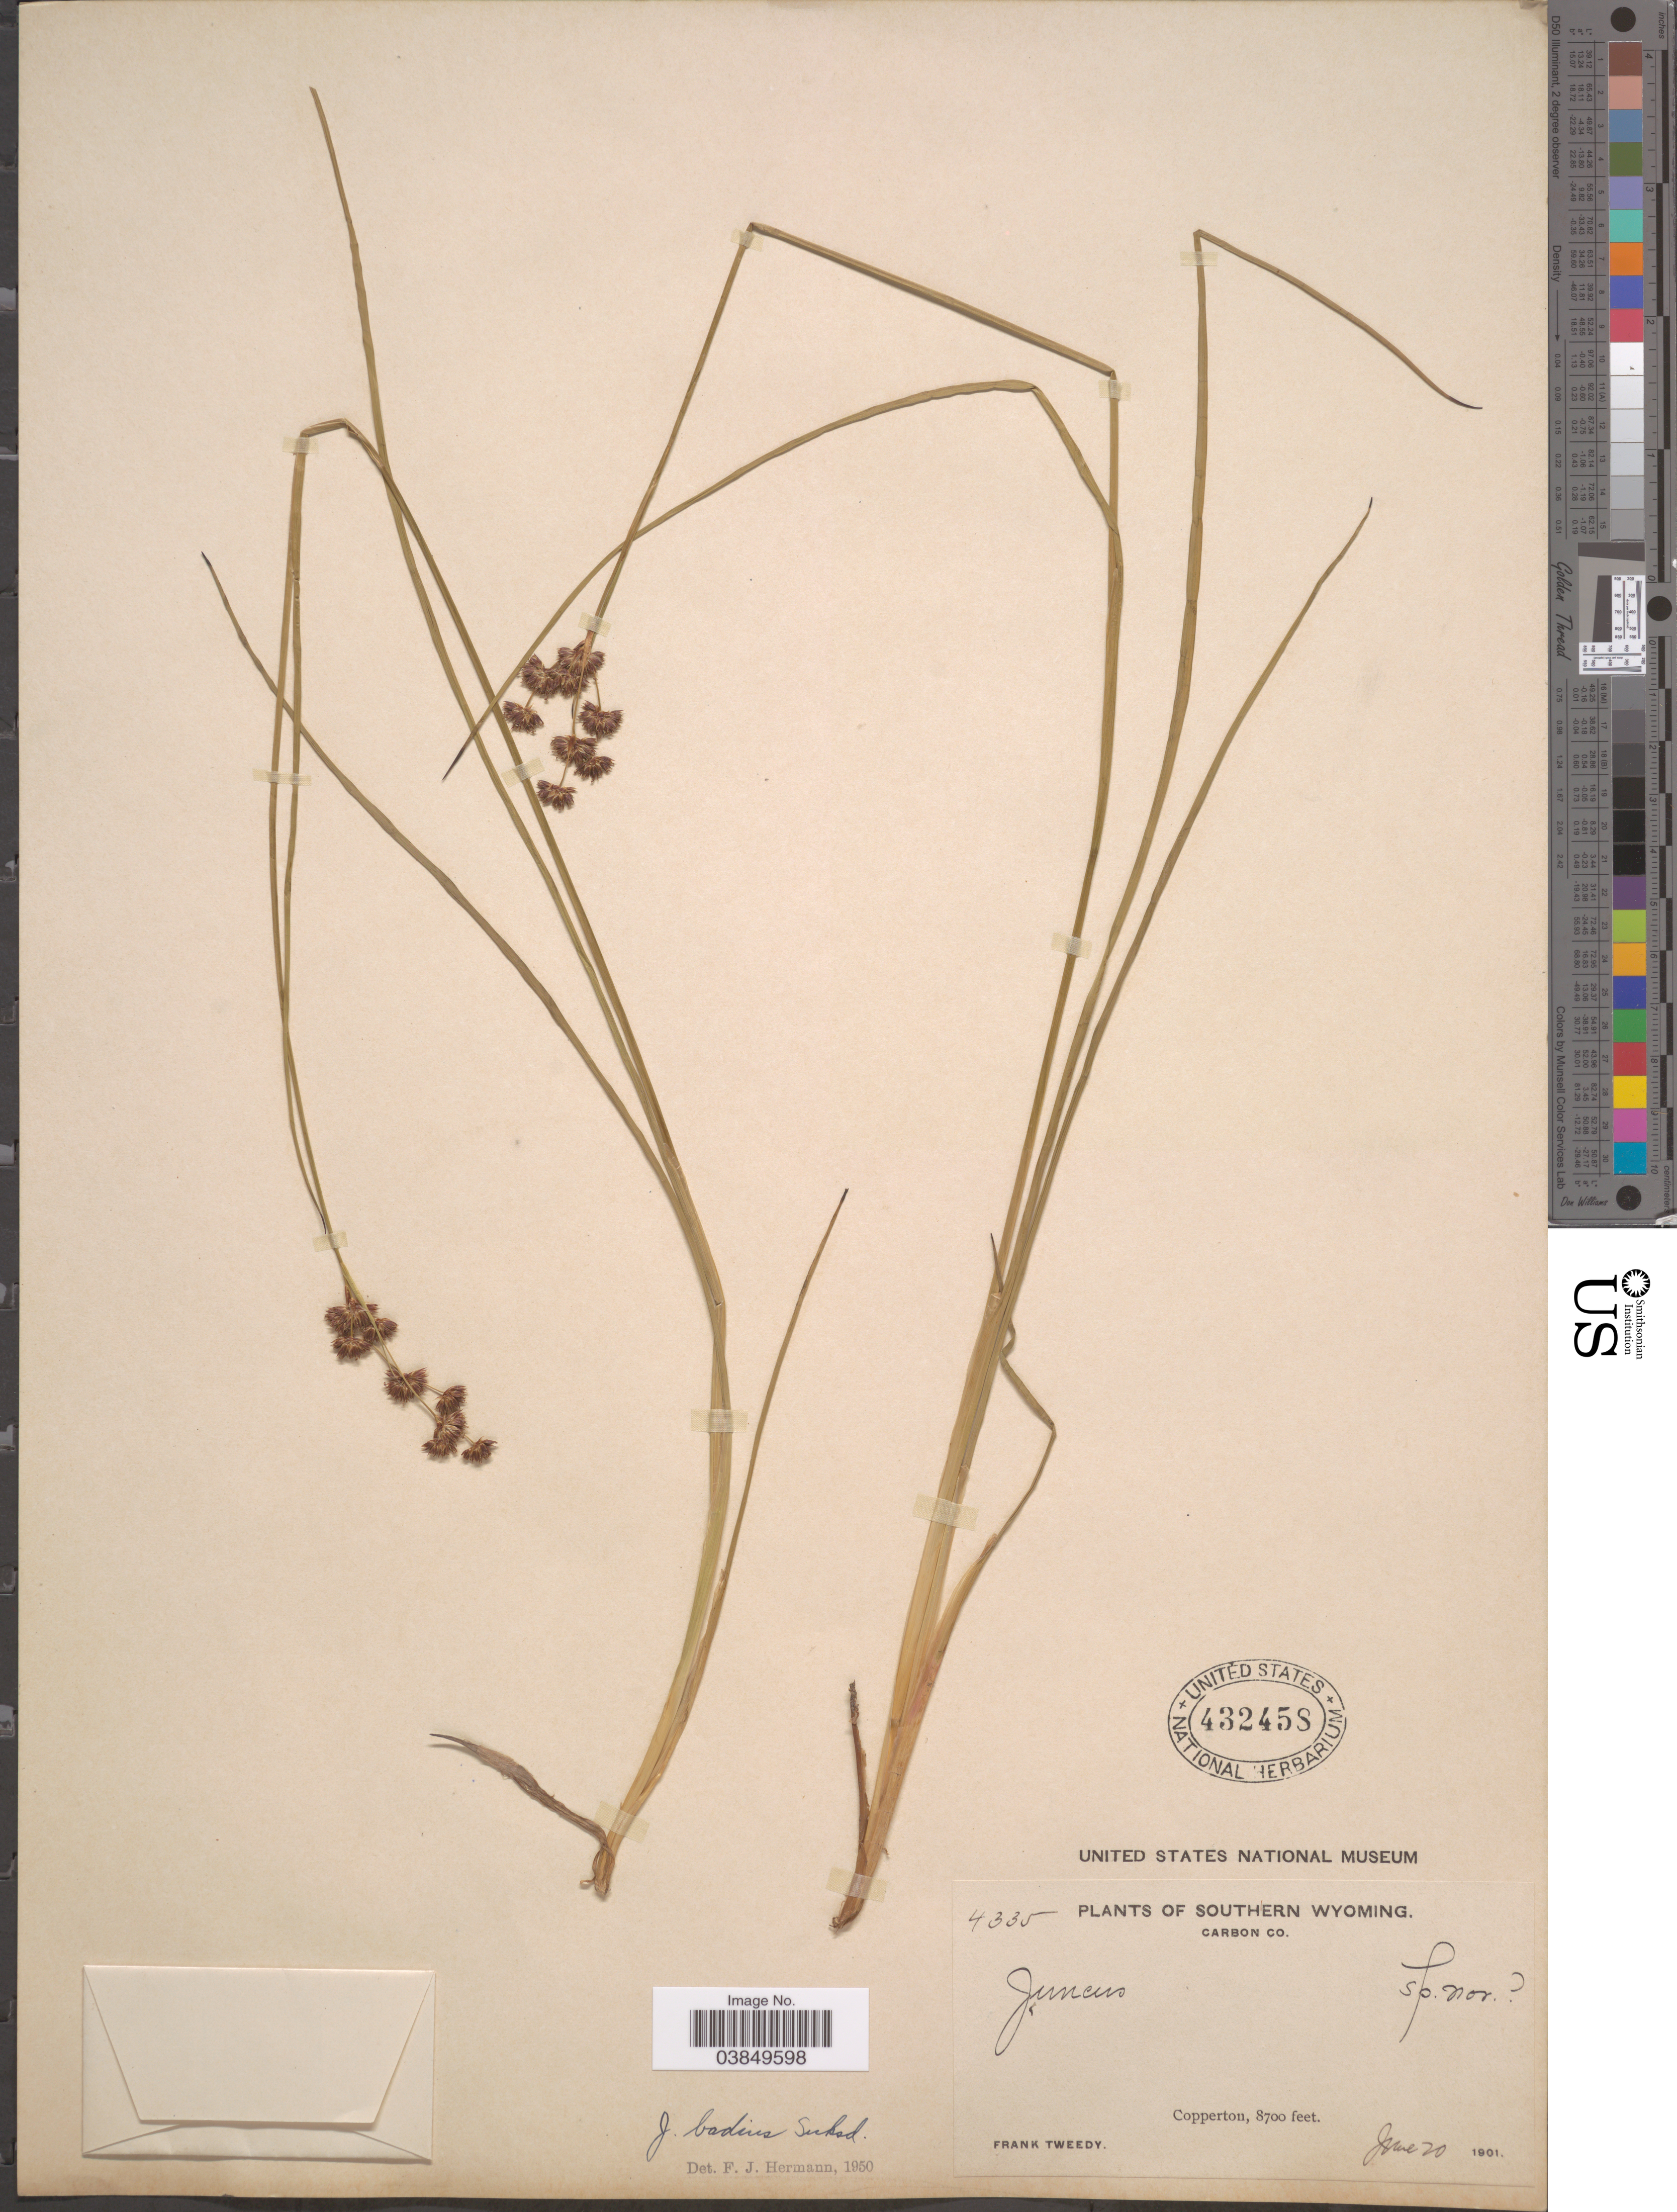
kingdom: Plantae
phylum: Tracheophyta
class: Liliopsida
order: Poales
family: Juncaceae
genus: Juncus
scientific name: Juncus badius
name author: Suksd.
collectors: F. Tweedy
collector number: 4335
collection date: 1901-06-20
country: United States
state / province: Wyoming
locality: Southern Wyoming. Carbon Co. Copperton.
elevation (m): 2652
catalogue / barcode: US 432458